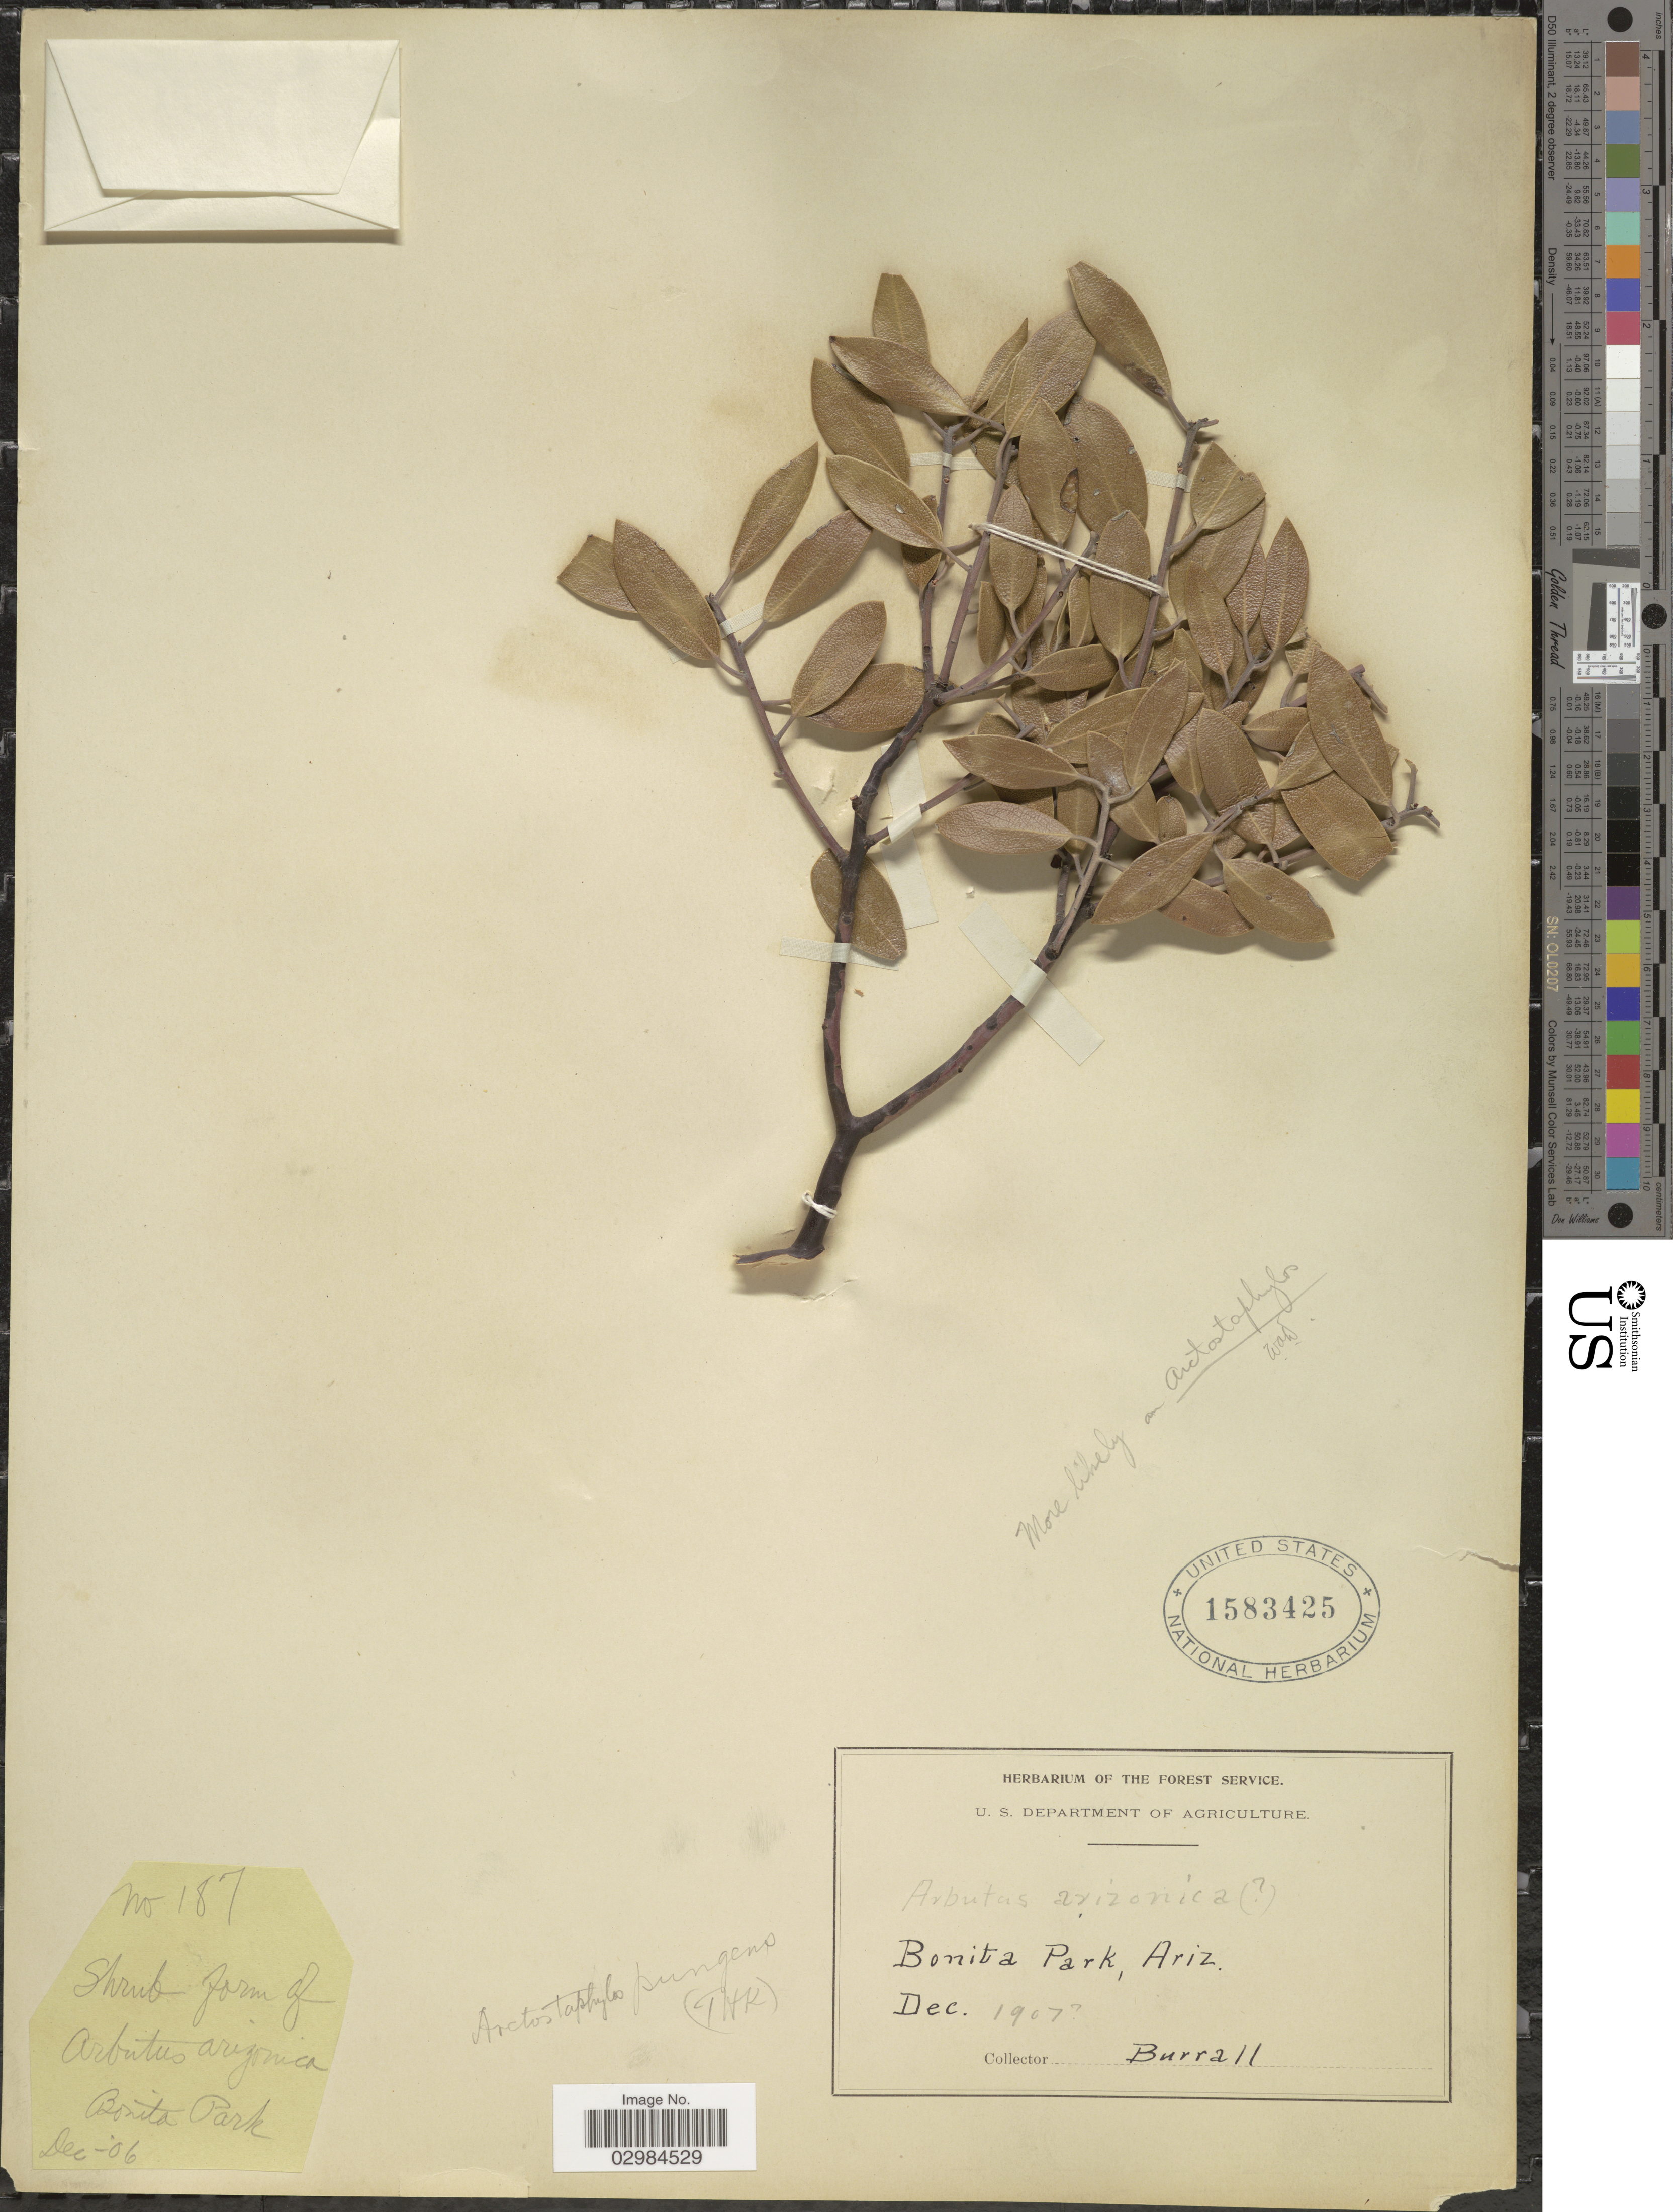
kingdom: Plantae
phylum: Tracheophyta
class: Magnoliopsida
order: Ericales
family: Ericaceae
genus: Arctostaphylos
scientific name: Arctostaphylos pungens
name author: Kunth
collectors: Burrall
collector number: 187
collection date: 1906-12/1907-12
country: United States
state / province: Arizona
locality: Bonita Park, Ariz.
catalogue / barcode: US 1583425